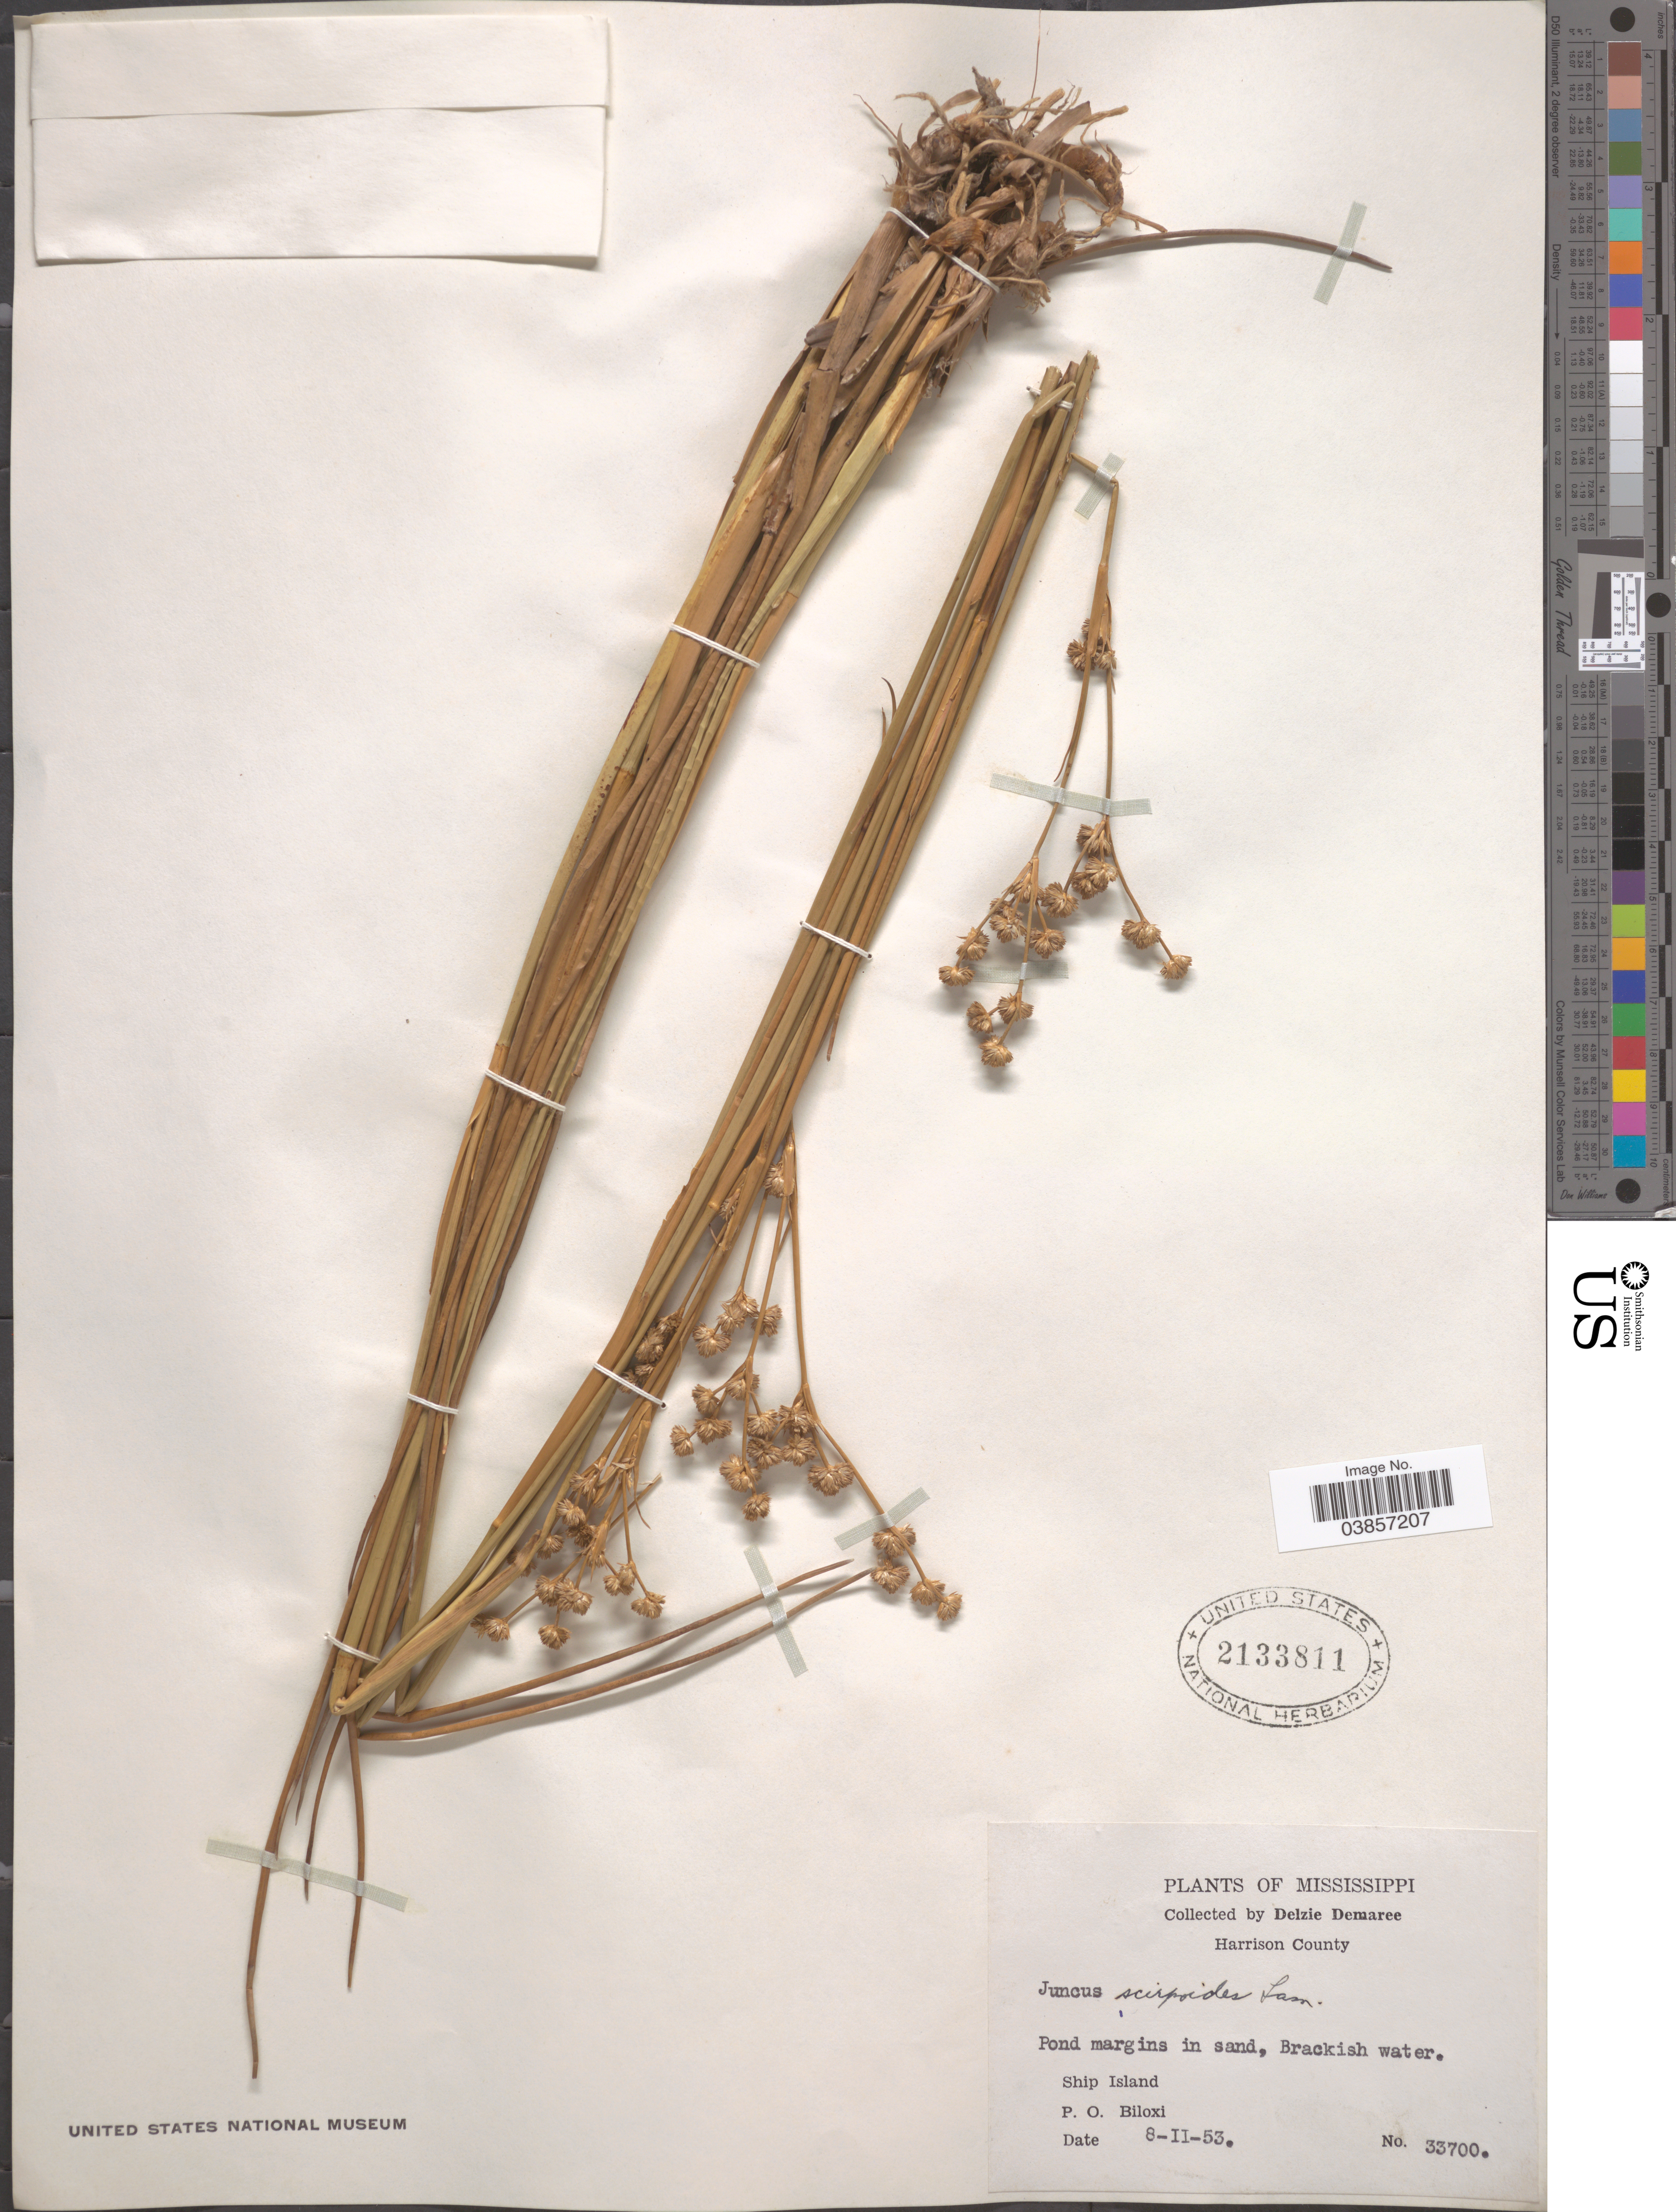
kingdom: Plantae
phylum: Tracheophyta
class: Liliopsida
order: Poales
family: Juncaceae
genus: Juncus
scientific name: Juncus scirpoides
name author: Lam.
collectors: D. Demaree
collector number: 33700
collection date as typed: Transcribed d/m/y: 11/8/53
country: United States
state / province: Mississippi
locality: Harrison County. Pond margins in sand, Brackish water. Ship Island. P. O. Biloxi.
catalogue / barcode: US 2133811